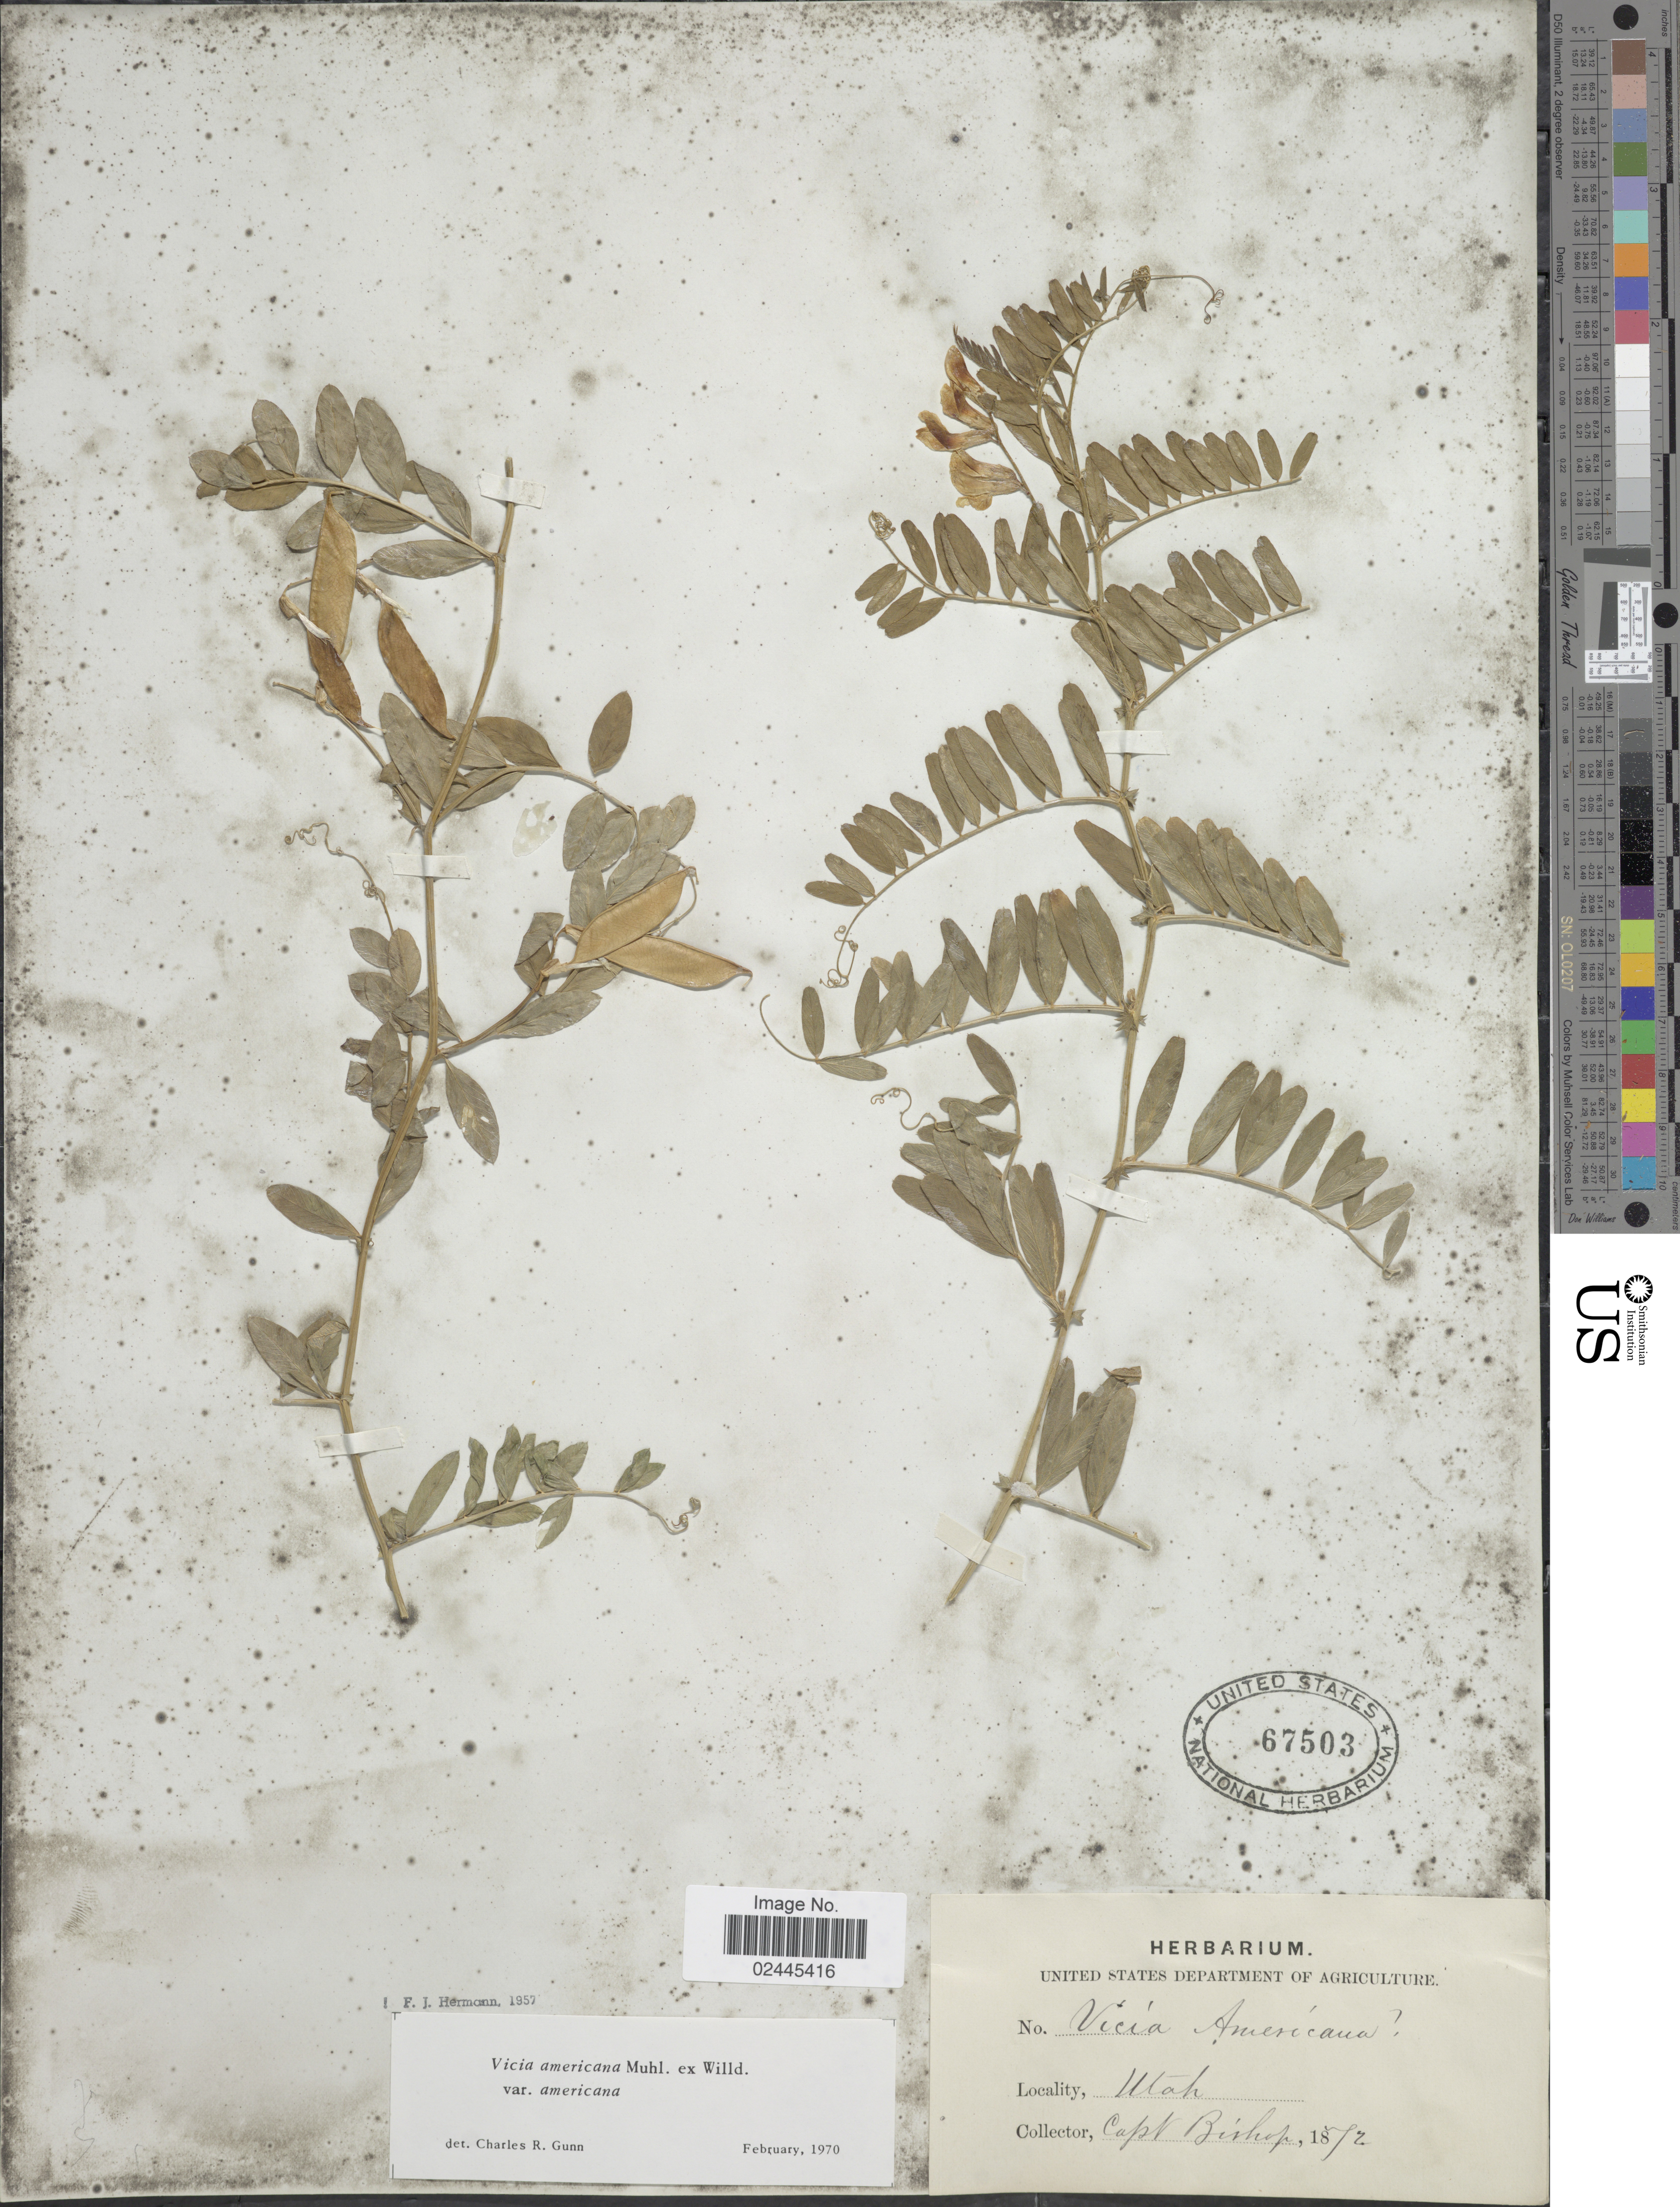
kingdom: Plantae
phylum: Tracheophyta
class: Magnoliopsida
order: Fabales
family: Fabaceae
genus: Vicia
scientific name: Vicia americana var. americana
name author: Muhl. ex Willd.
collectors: F. M. Bishop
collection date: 1872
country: United States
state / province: Utah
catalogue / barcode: US 67503